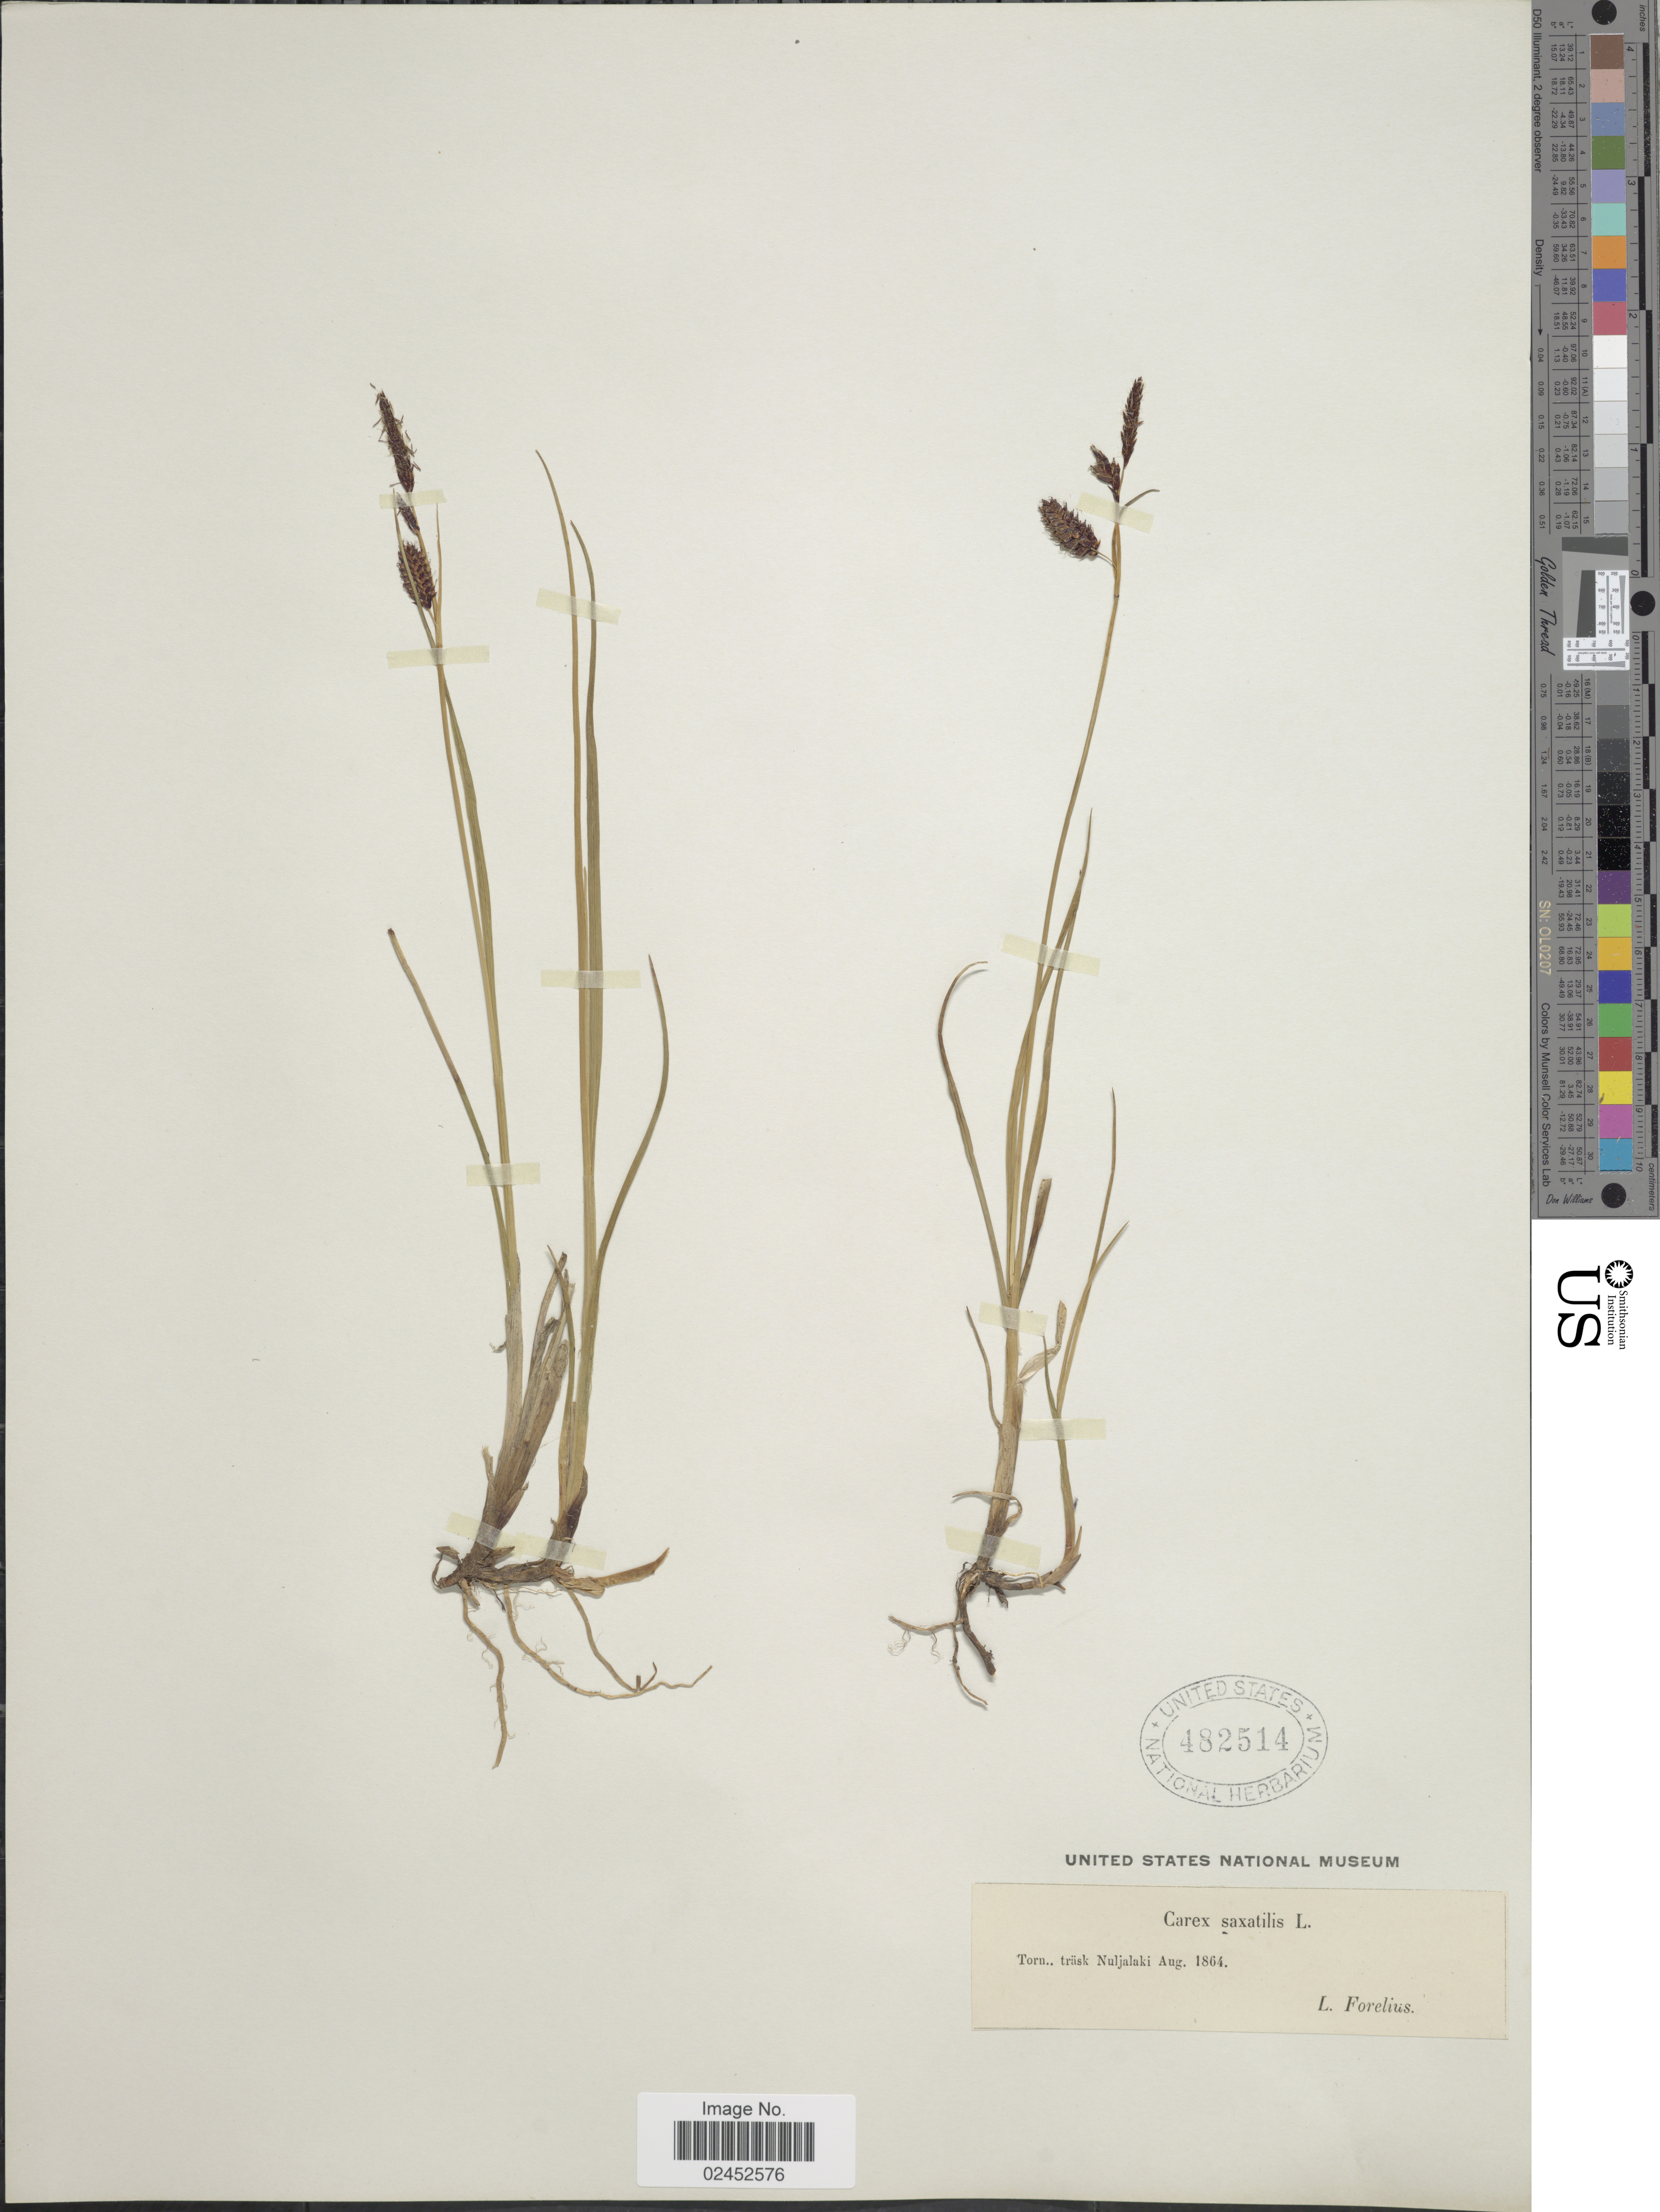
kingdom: Plantae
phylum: Tracheophyta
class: Liliopsida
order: Poales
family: Cyperaceae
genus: Carex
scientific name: Carex saxatilis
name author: L.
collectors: L. Forelius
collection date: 1864-08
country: Sweden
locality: Torn. trask Nuljalaki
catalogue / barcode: US 482514